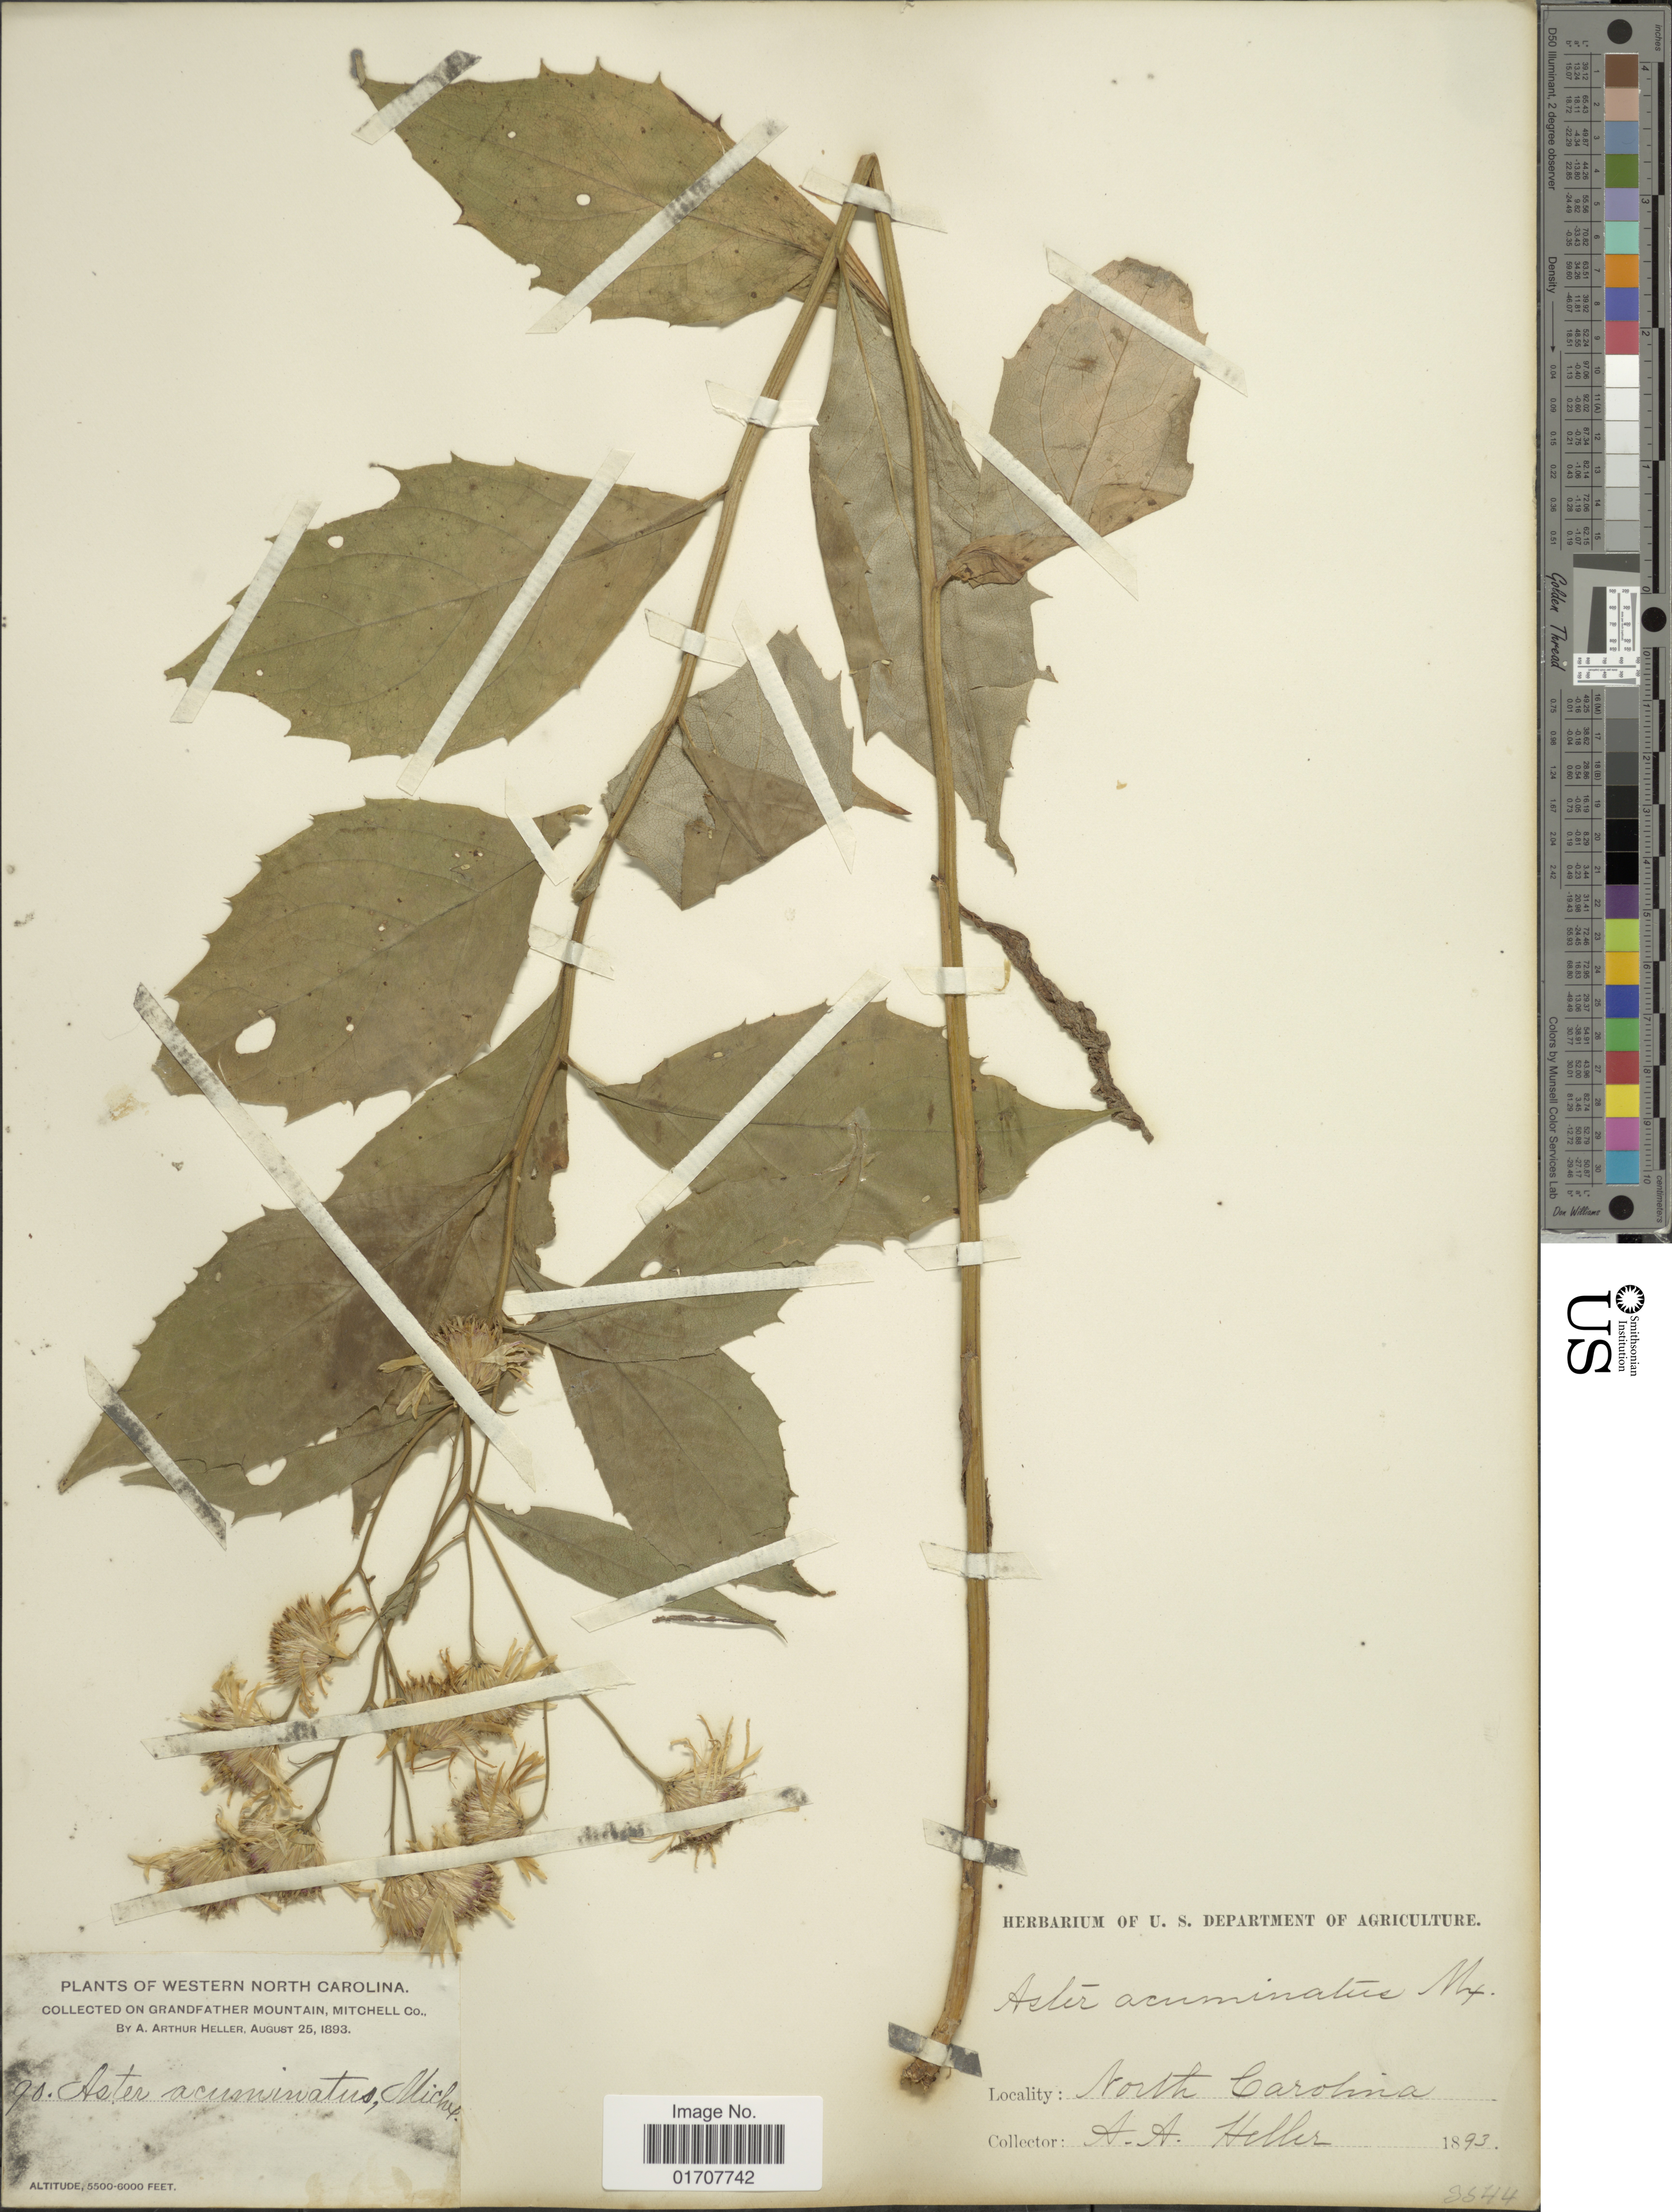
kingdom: Plantae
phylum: Tracheophyta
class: Magnoliopsida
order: Asterales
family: Asteraceae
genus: Oclemena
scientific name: Oclemena acuminata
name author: (Michx.) Greene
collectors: A. A. Heller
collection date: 1893-08-25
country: United States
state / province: North Carolina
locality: Western North Carolina, on Grandfather Mountain, Mitchell Co.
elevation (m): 1676